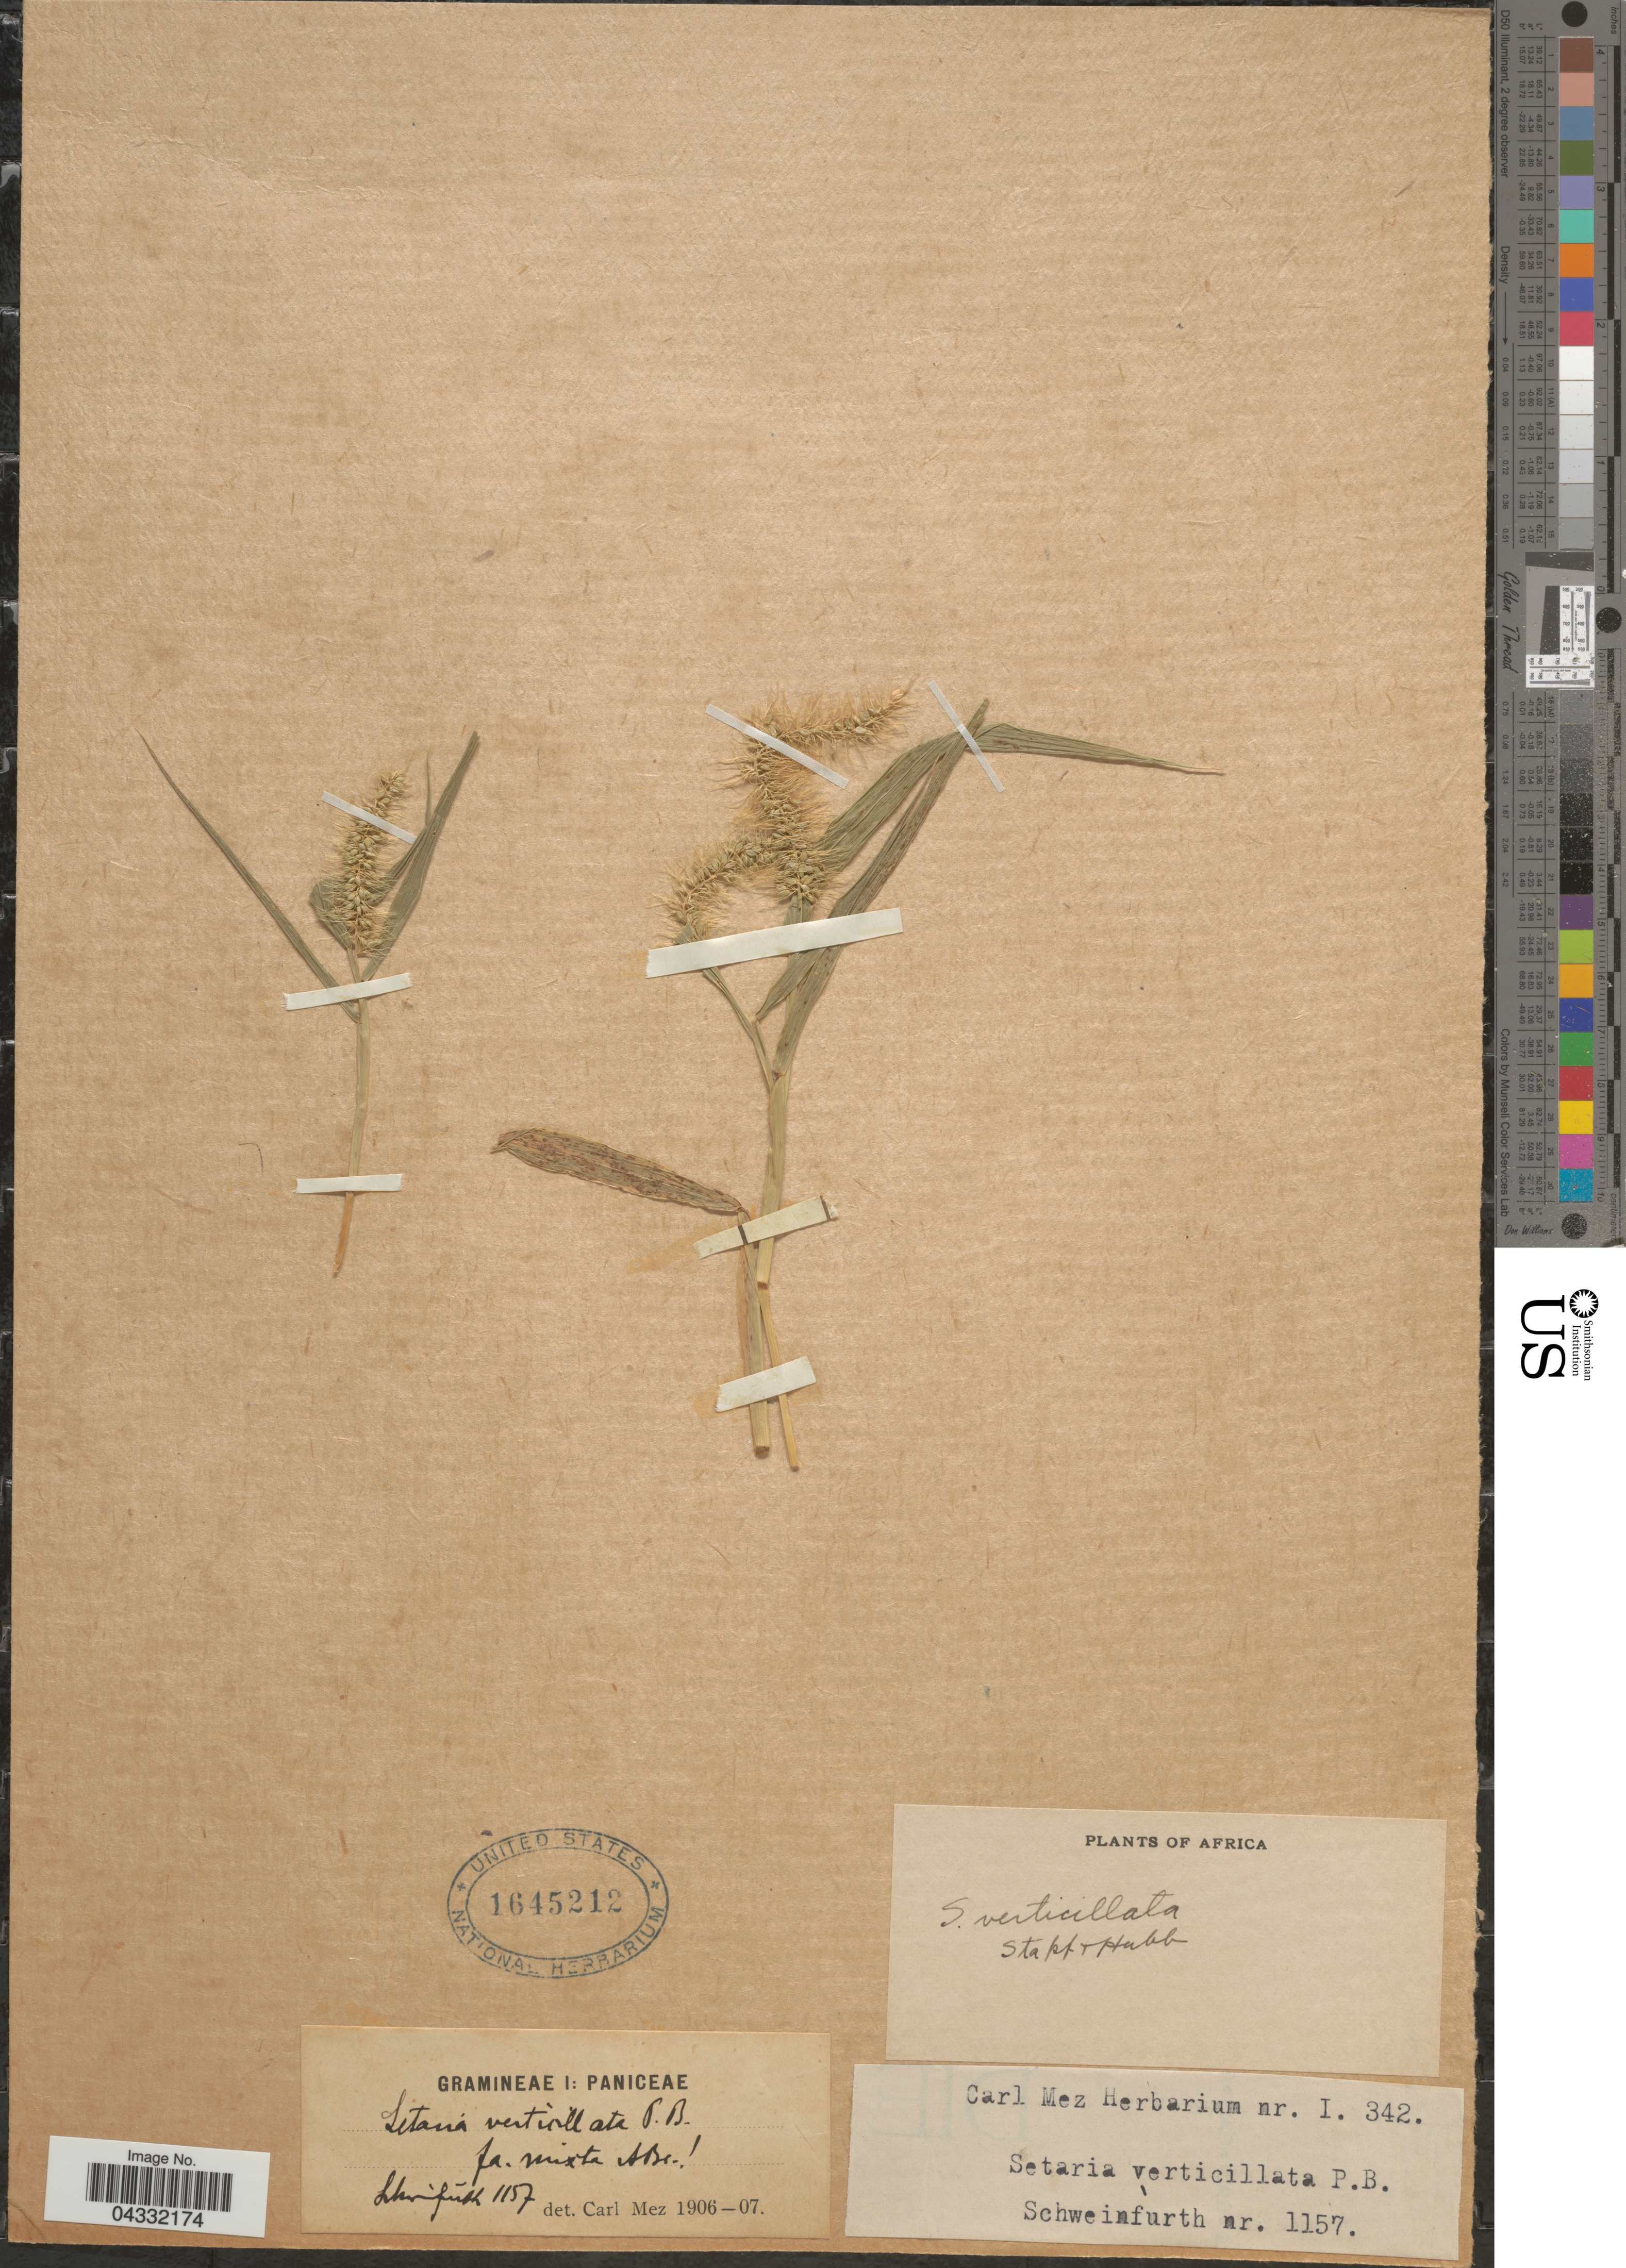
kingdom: Plantae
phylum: Tracheophyta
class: Liliopsida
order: Poales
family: Poaceae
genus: Setaria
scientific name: Setaria verticillata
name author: (L.) P. Beauv.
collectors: Schweinfurth, --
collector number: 1157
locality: Africa.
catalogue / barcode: US 1645212